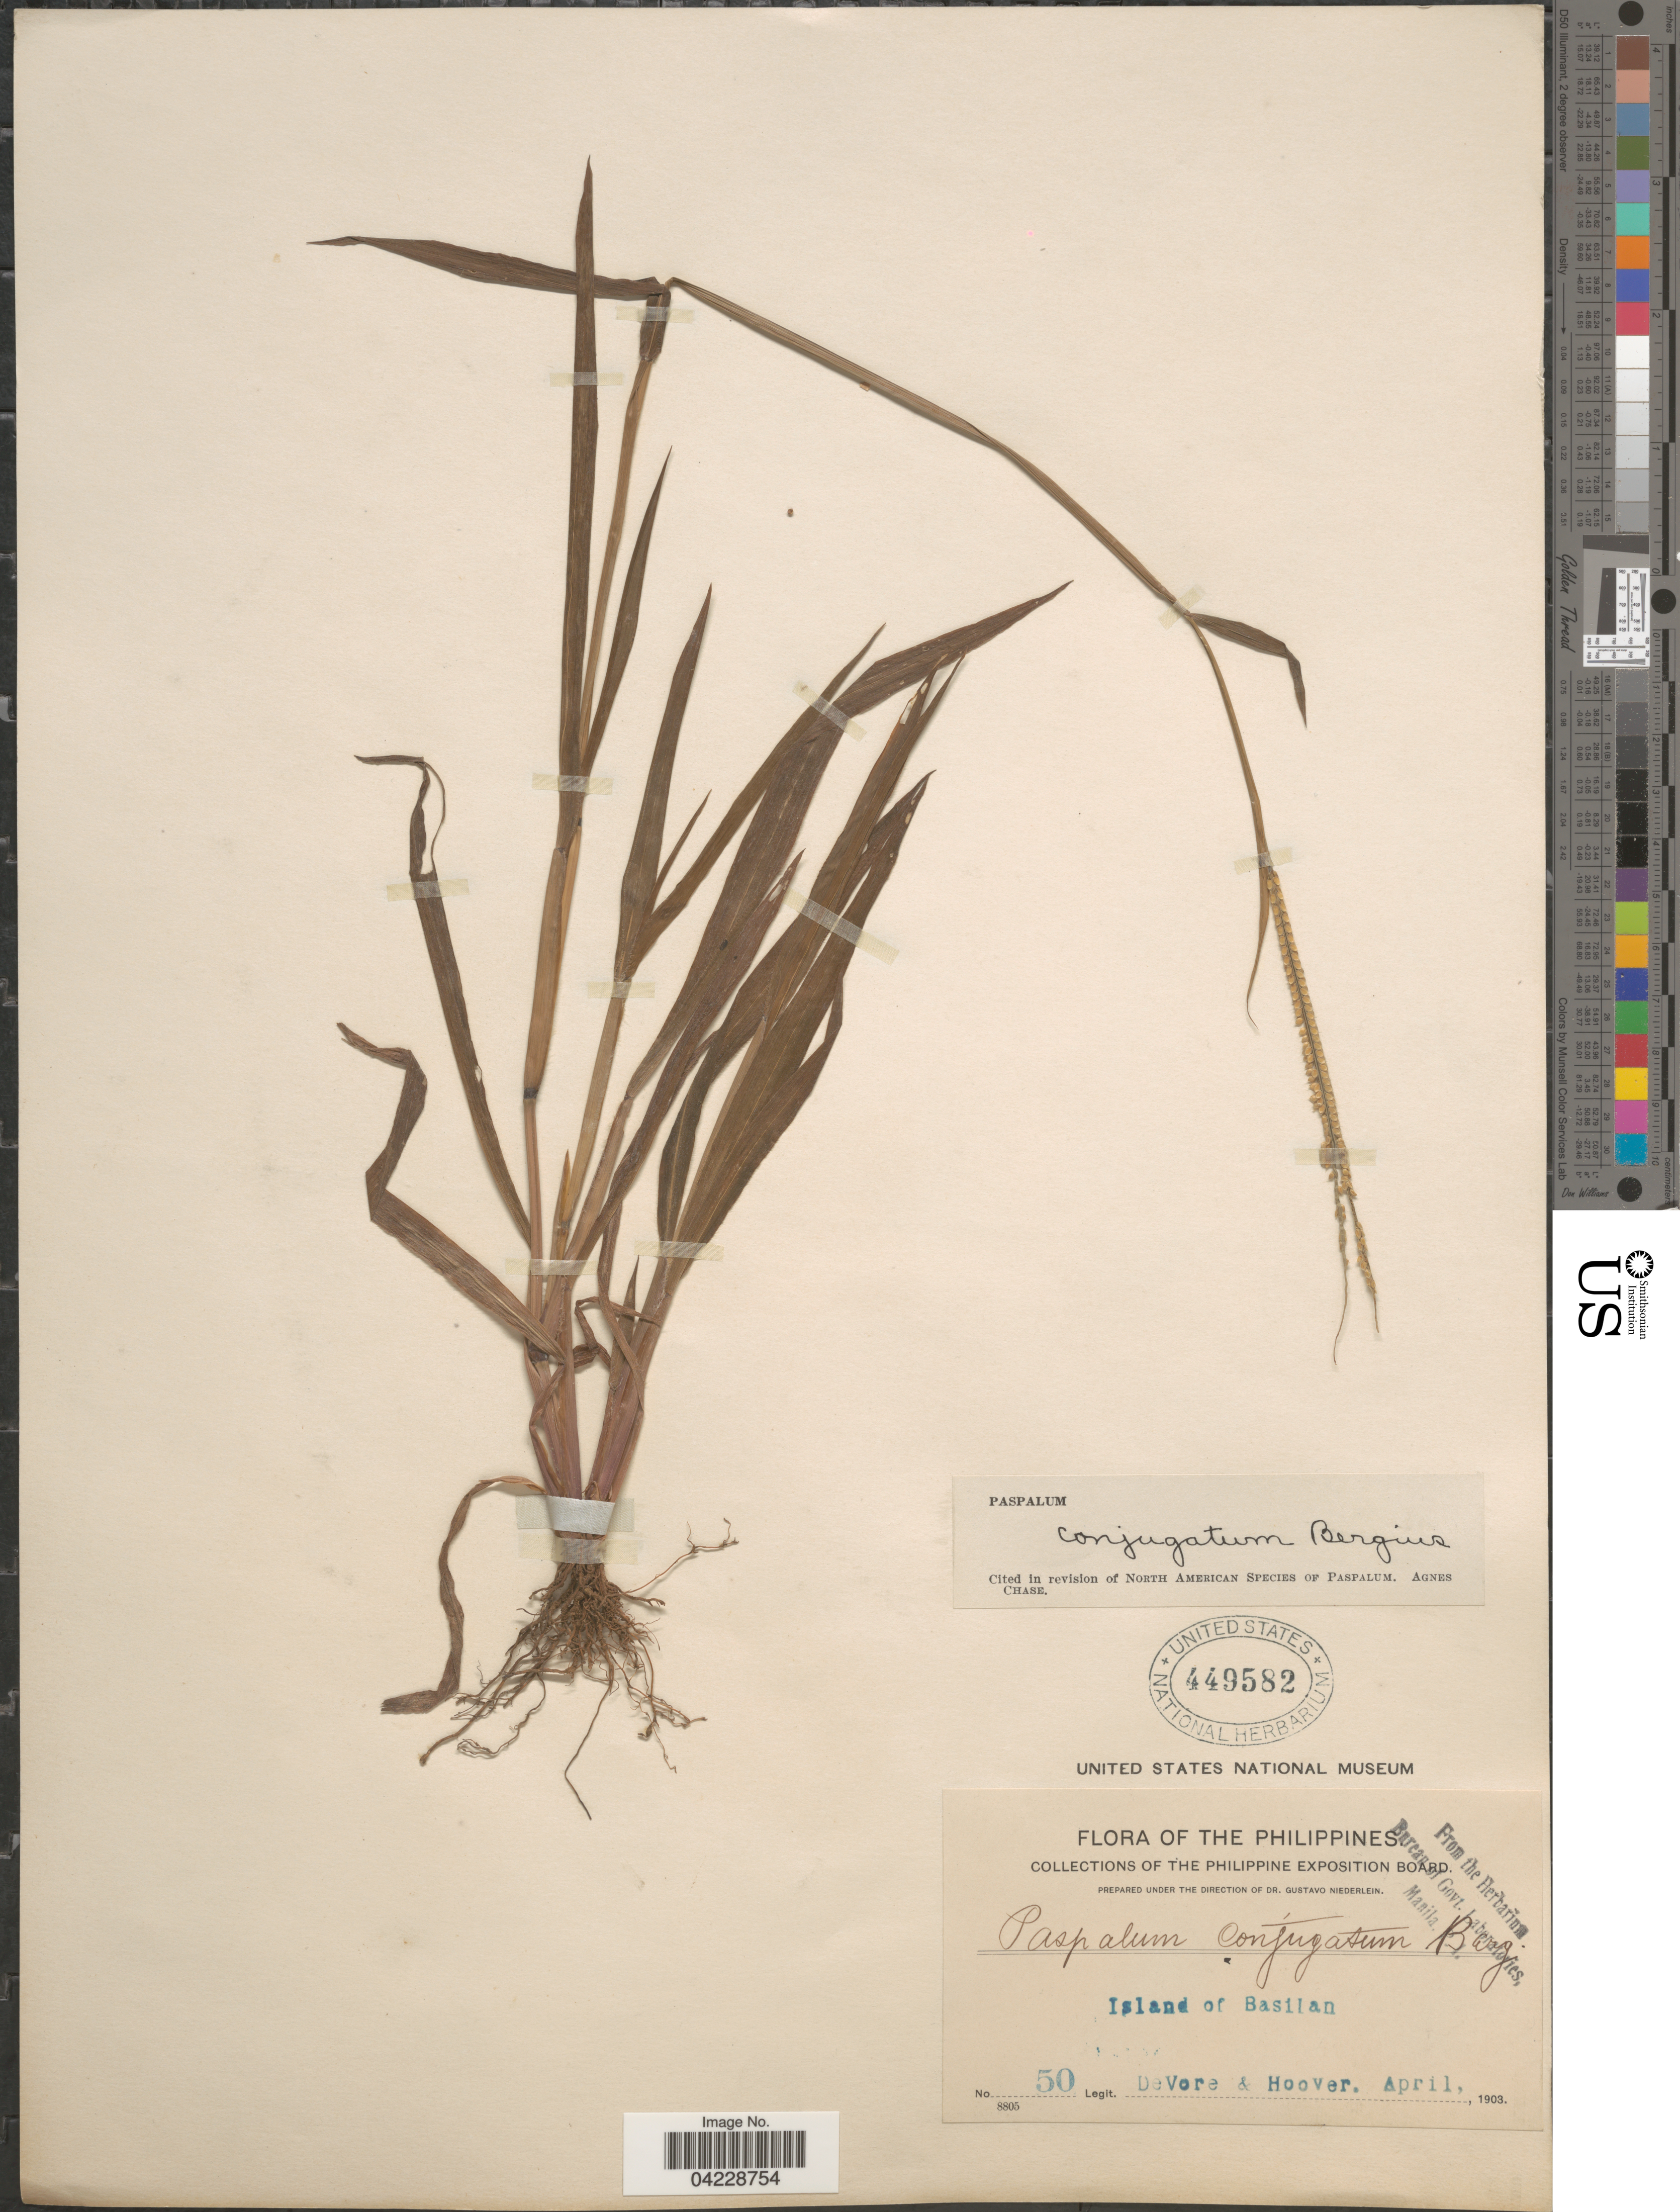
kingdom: Plantae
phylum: Tracheophyta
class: Liliopsida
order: Poales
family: Poaceae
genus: Paspalum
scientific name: Paspalum conjugatum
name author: P.J. Bergius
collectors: -. DeVore & -- Hoover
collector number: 50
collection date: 1903-04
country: Philippines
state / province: Muslim Mindanao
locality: Island of Basilan.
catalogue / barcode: US 449582